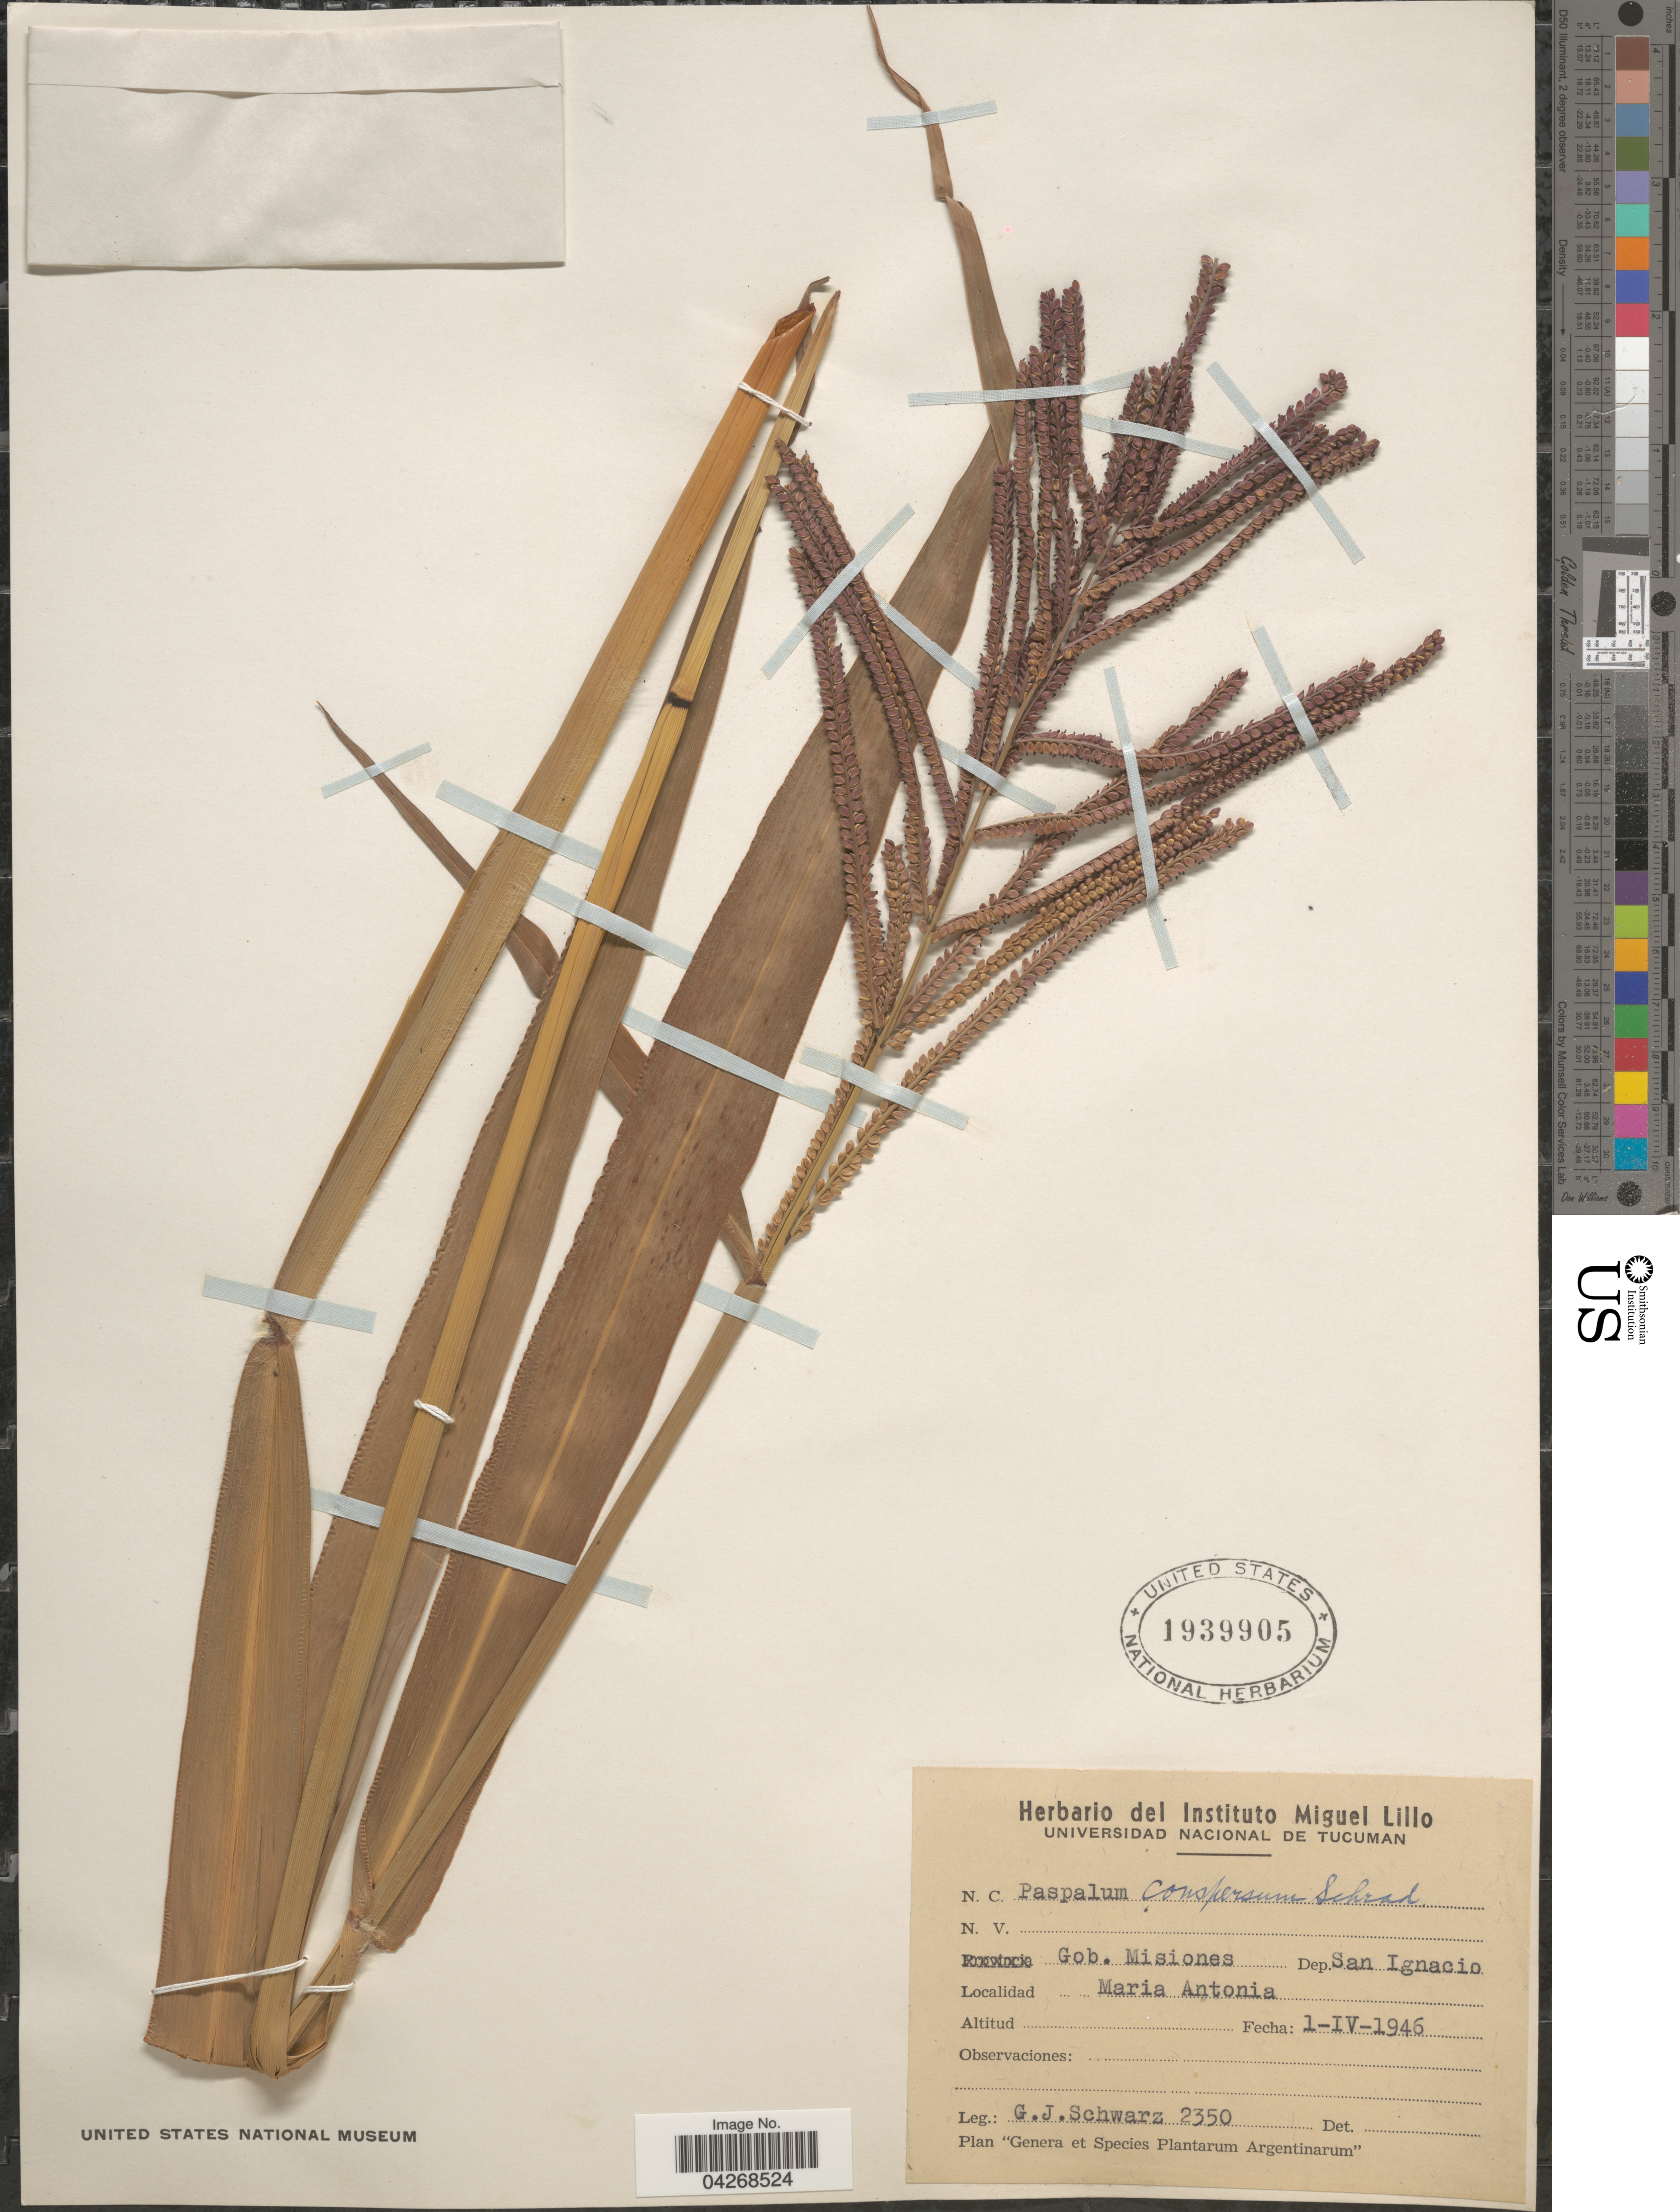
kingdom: Plantae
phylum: Tracheophyta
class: Liliopsida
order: Poales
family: Poaceae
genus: Paspalum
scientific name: Paspalum conspersum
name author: Schrad.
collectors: G. J. Schwarz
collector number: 2350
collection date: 1946-04-01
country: Argentina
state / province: Misiones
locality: Gob. Misiones. Dep. San Ignacio. Maria Antonia.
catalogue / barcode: US 1939905